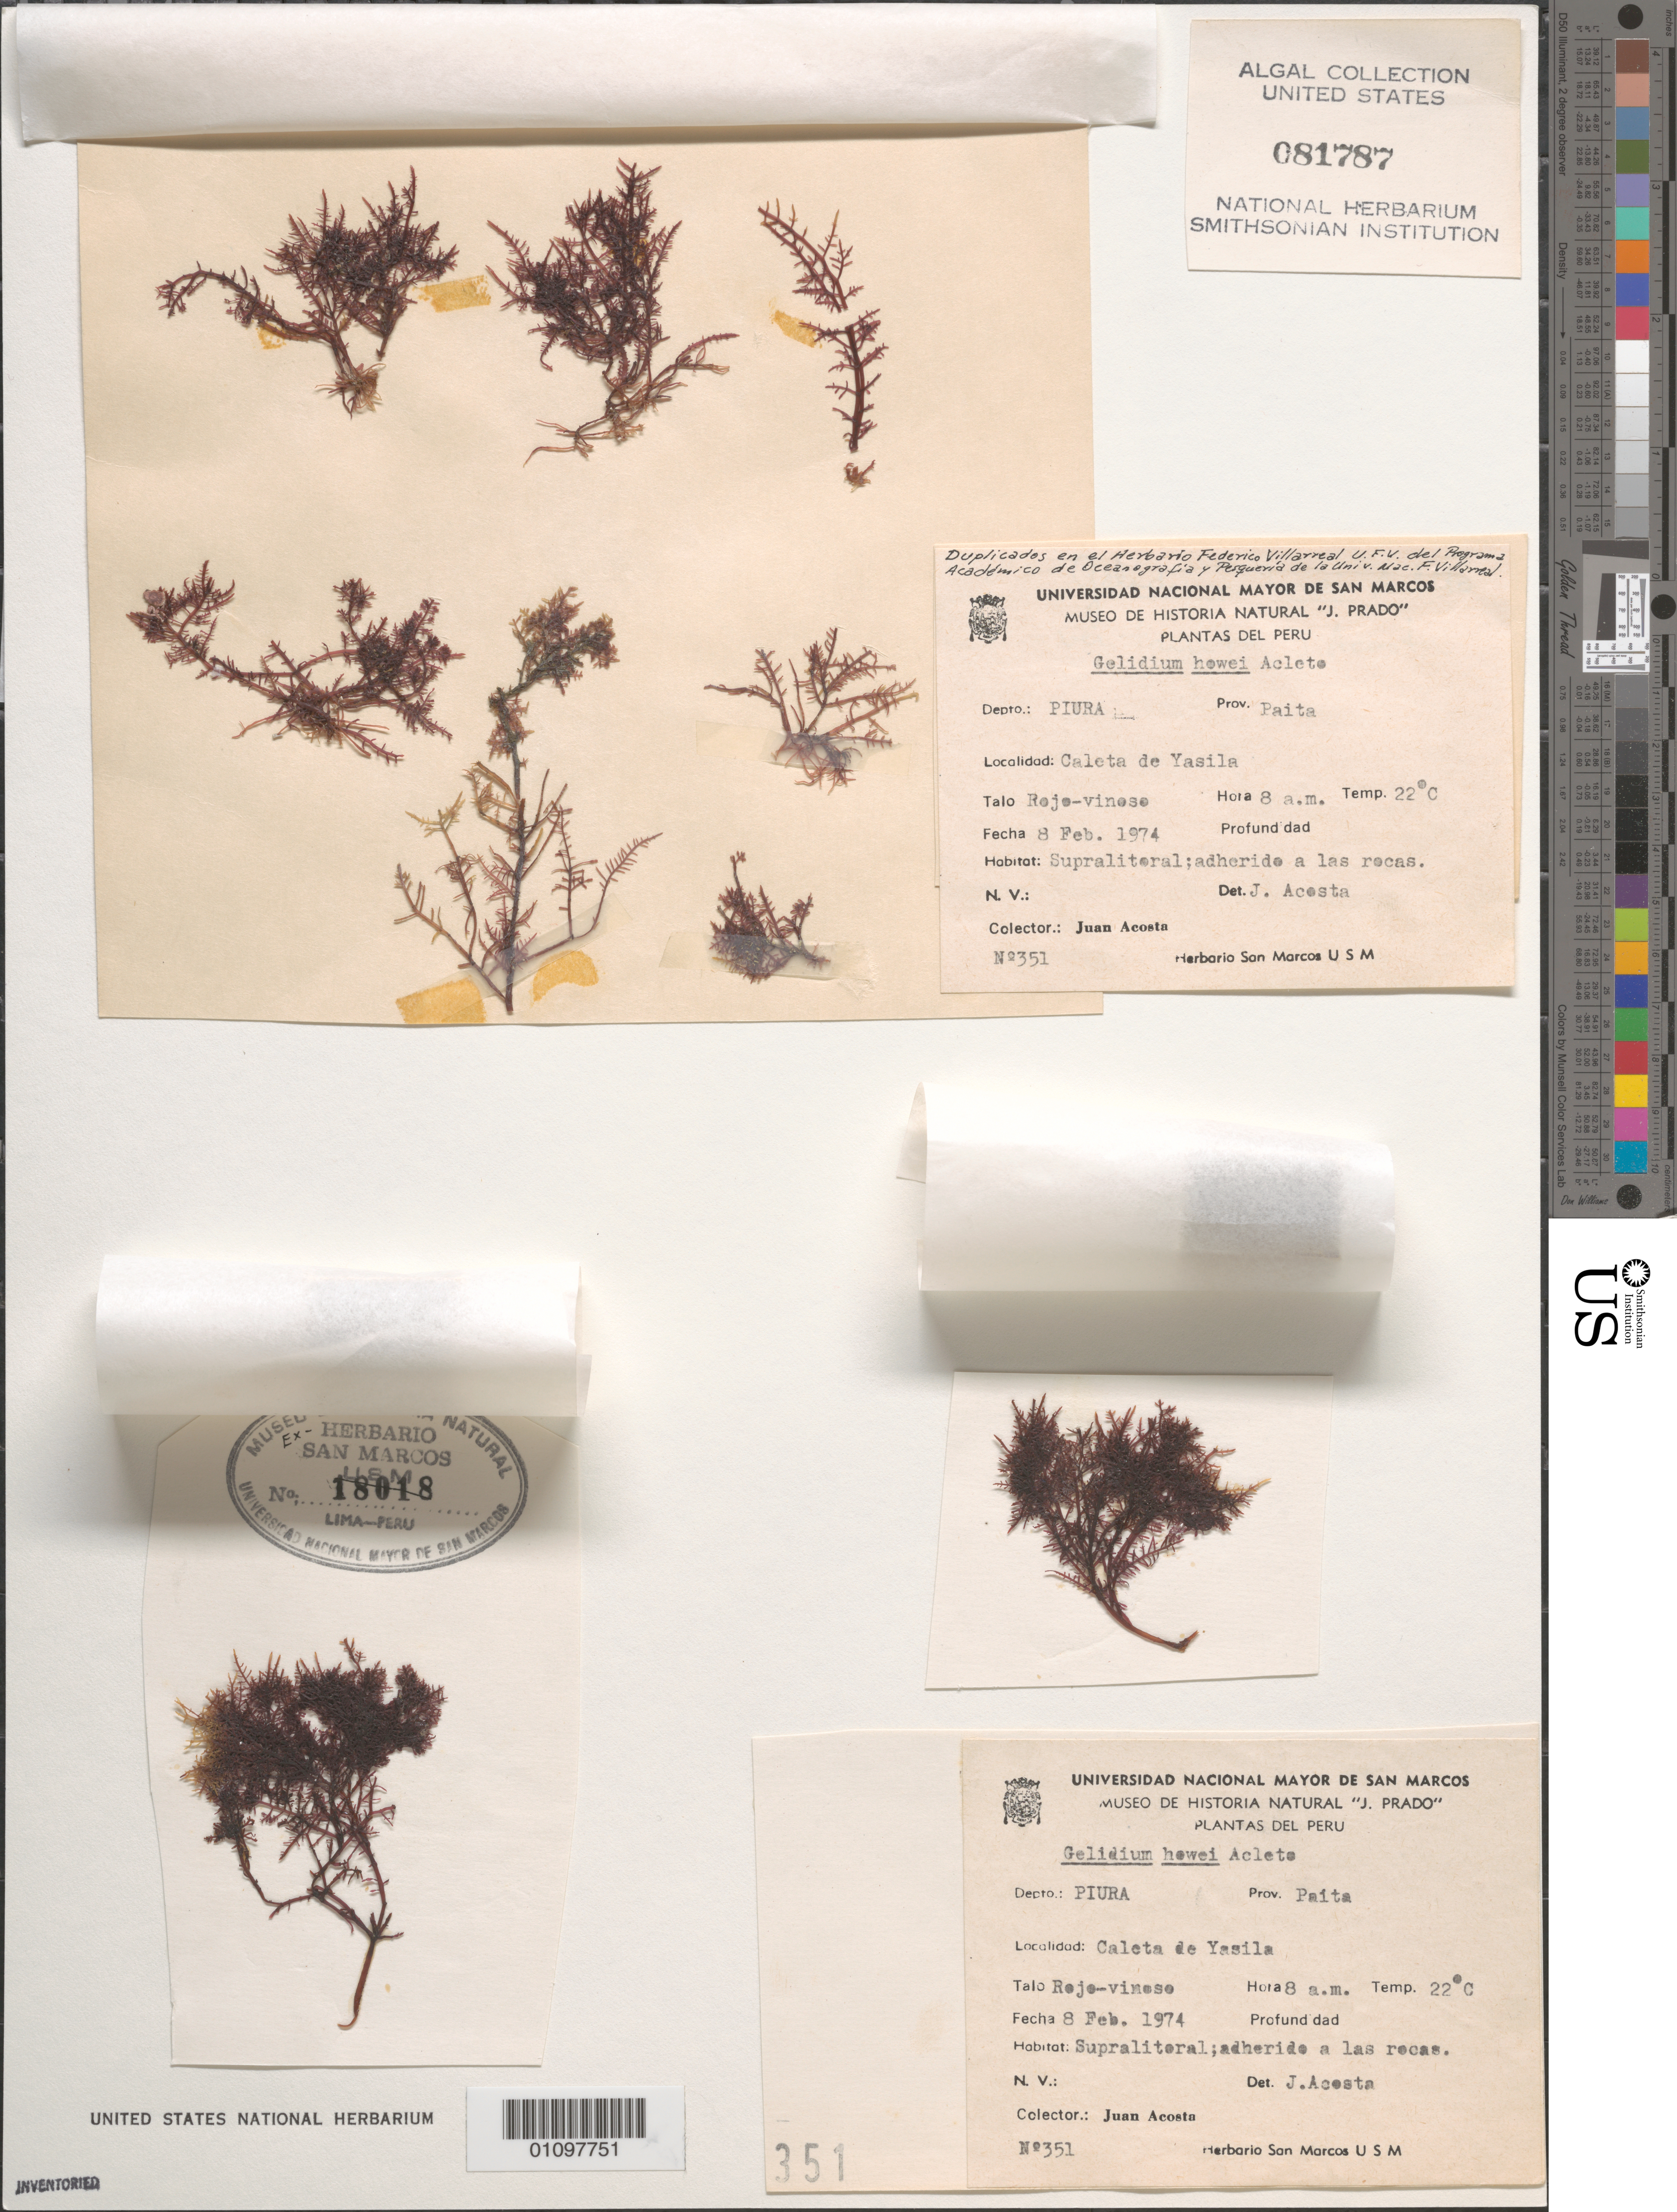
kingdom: Plantae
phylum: Rhodophyta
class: Florideophyceae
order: Gelidiales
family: Gelidiaceae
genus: Gelidium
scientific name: Gelidium howei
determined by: Acosta, J.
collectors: J. Acosta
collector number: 351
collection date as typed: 08 Feb 1974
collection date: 1974-02-08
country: Peru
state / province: Piura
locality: Caleta de Yasila, Paita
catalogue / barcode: US 81787